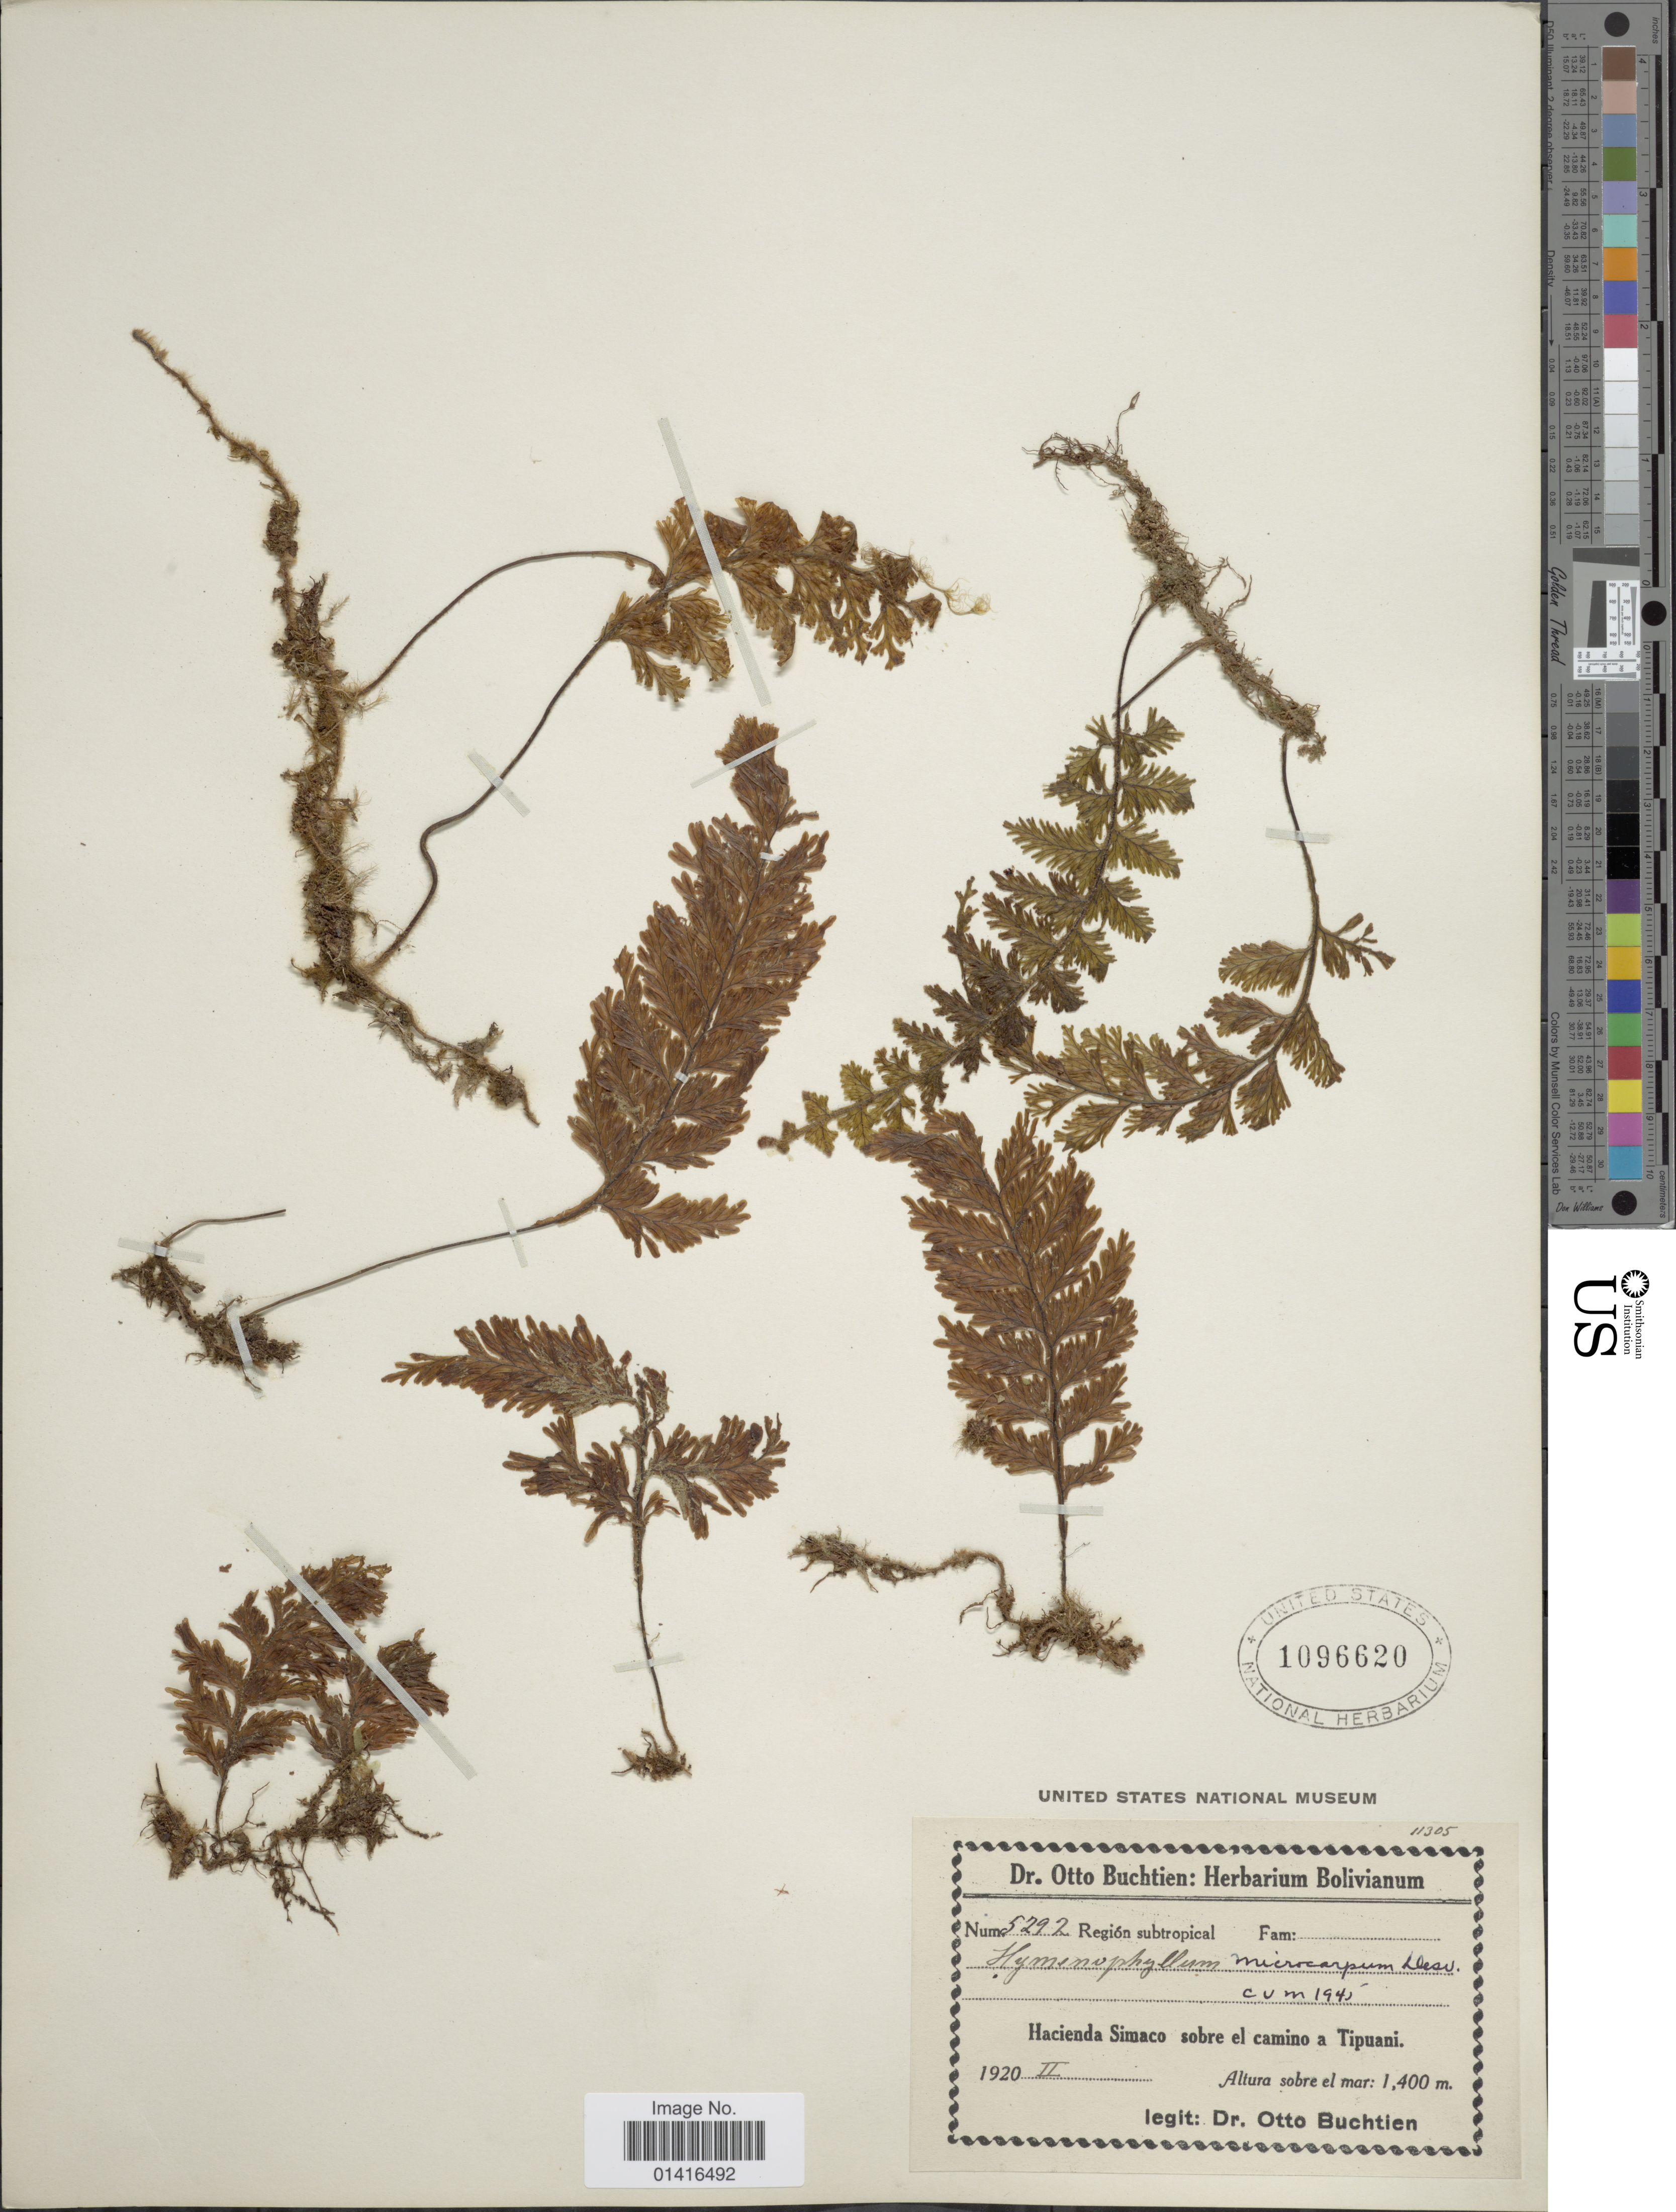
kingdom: Plantae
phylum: Tracheophyta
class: Polypodiopsida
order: Hymenophyllales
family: Hymenophyllaceae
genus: Hymenophyllum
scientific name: Hymenophyllum microcarpum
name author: (Desv.) Lellinger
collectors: O. Buchtien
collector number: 5292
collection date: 1920-02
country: Bolivia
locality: Hacienda Simaco sobre el camino Tipuani.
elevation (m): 1400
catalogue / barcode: US 1096620